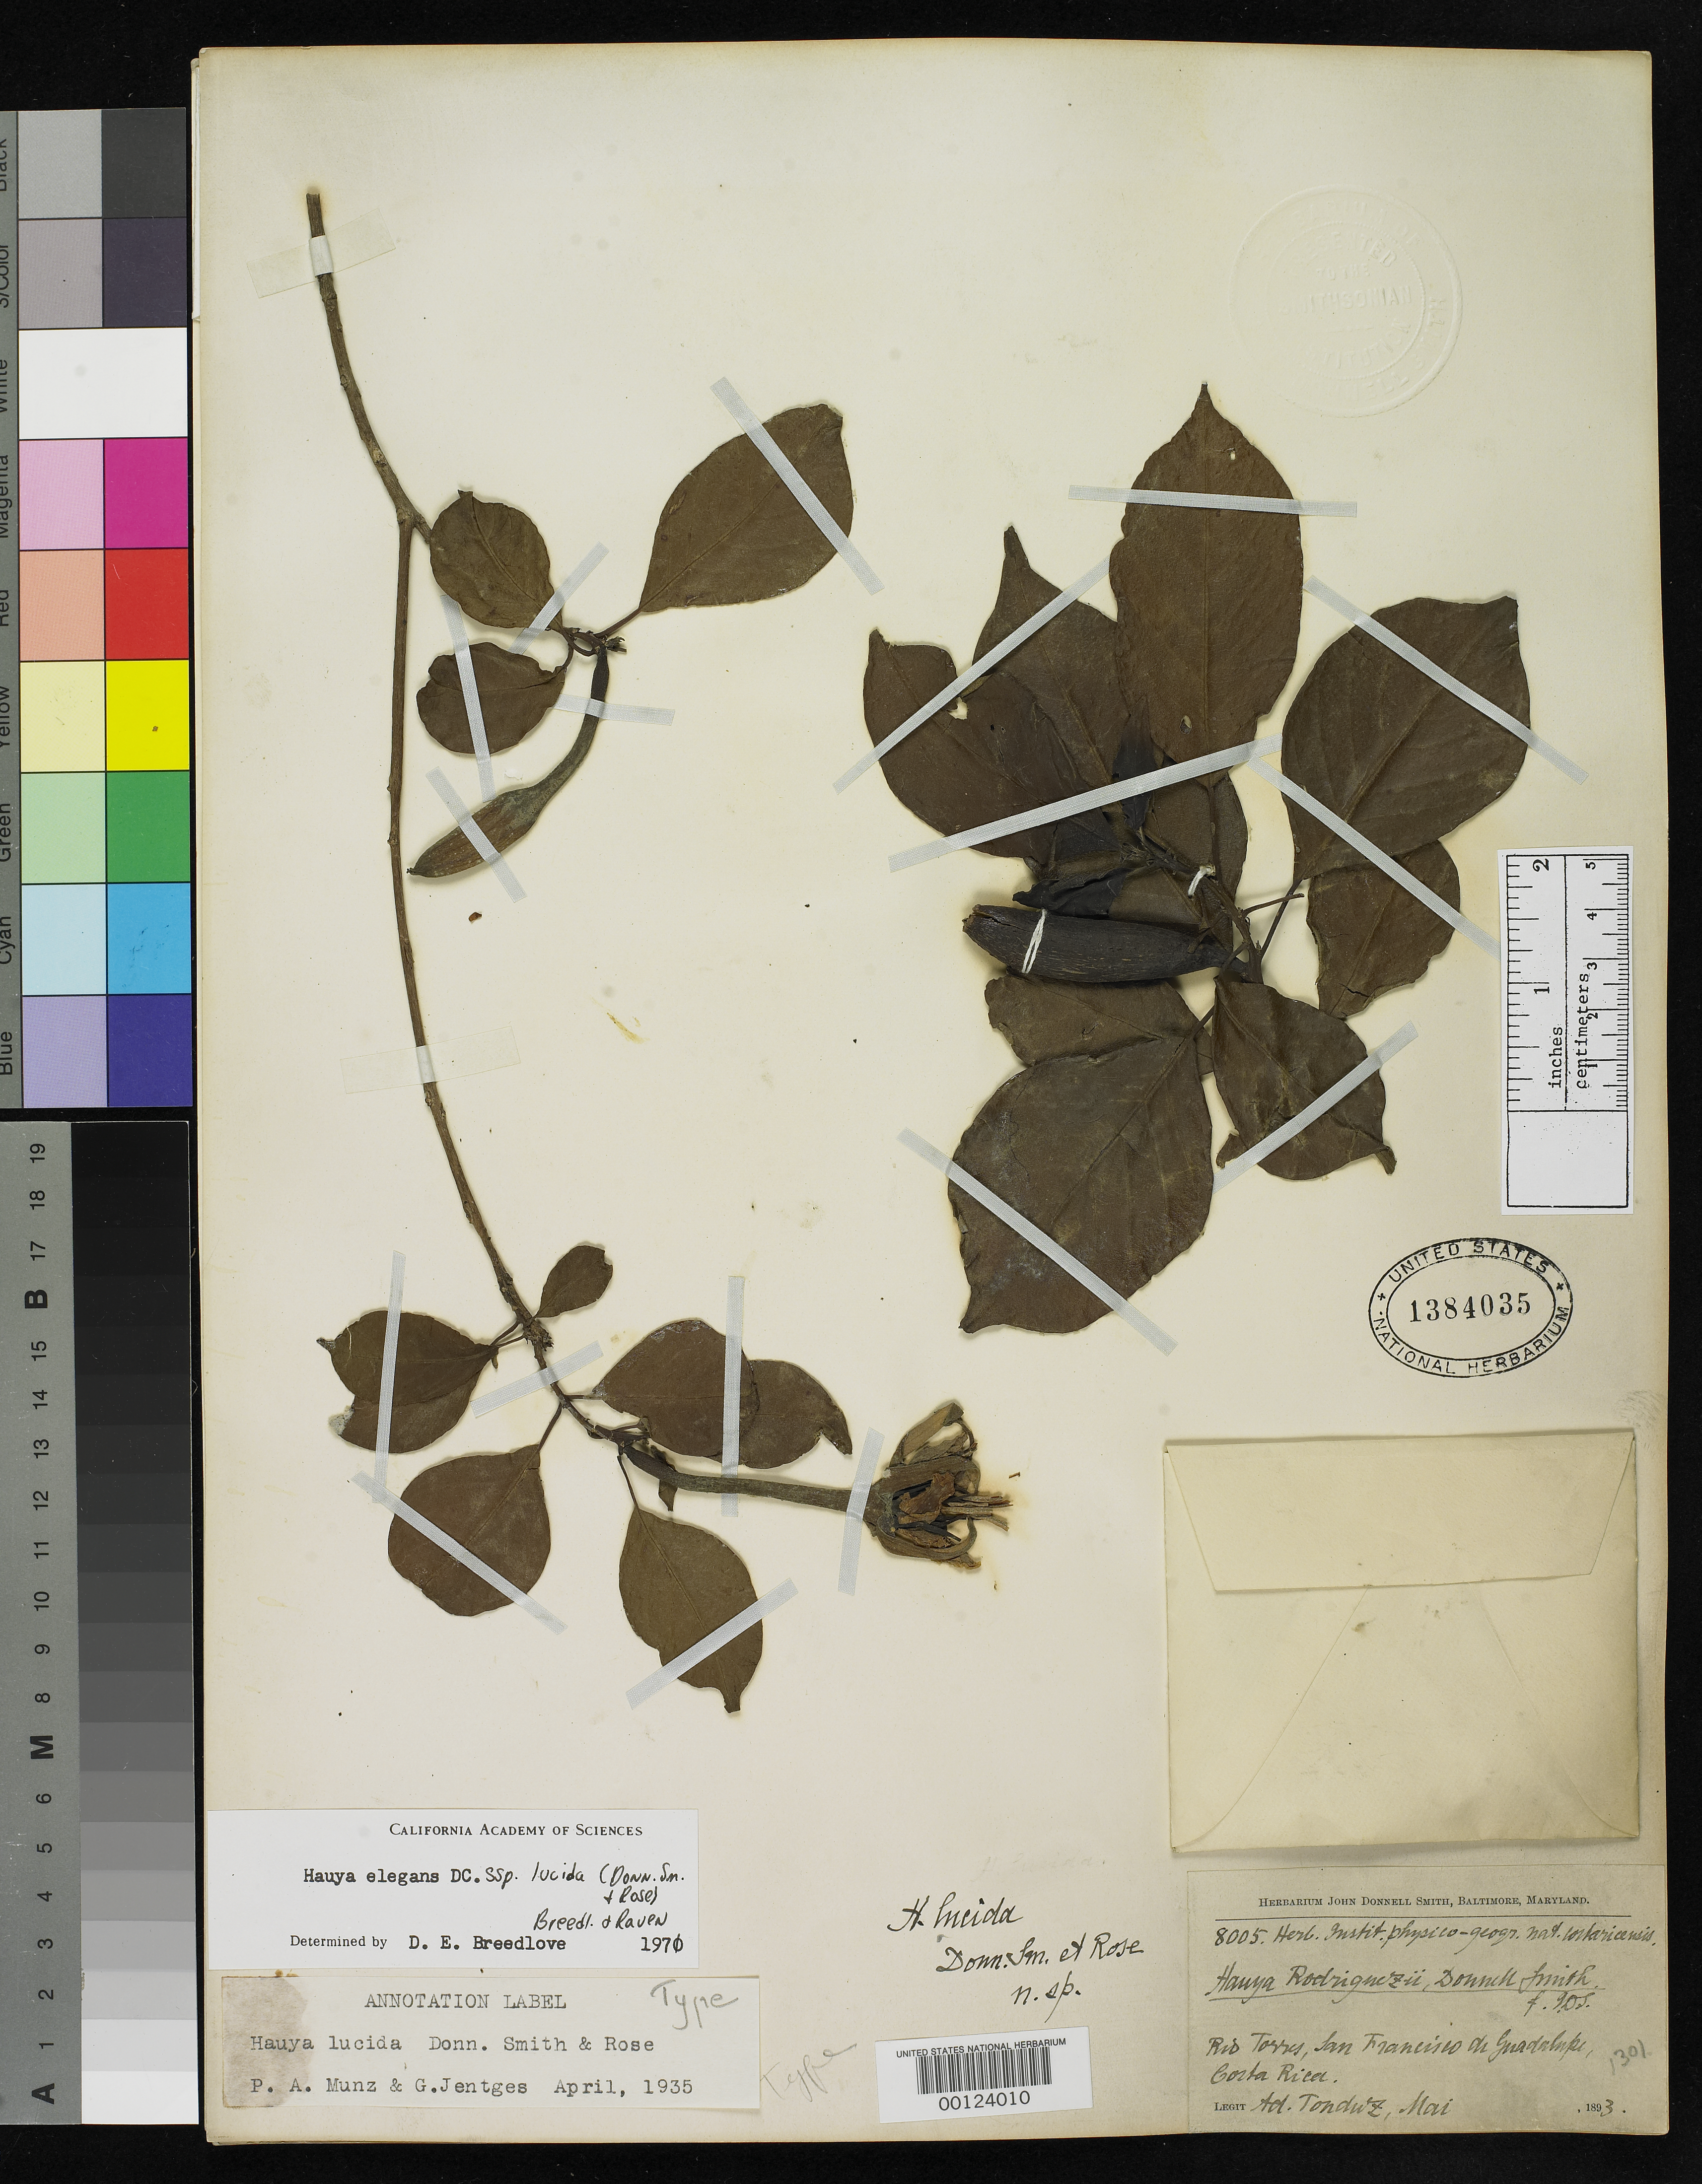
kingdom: Plantae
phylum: Tracheophyta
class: Magnoliopsida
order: Myrtales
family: Onagraceae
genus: Hauya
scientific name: Hauya lucida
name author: Donn. Sm. & Rose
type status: Type Collection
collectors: A. Tonduz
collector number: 8005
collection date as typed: Jun 1893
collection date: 1893-06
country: Costa Rica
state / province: San José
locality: Rio Torres, San Francisco de Guadalupe.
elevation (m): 1170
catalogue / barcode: US 1384035